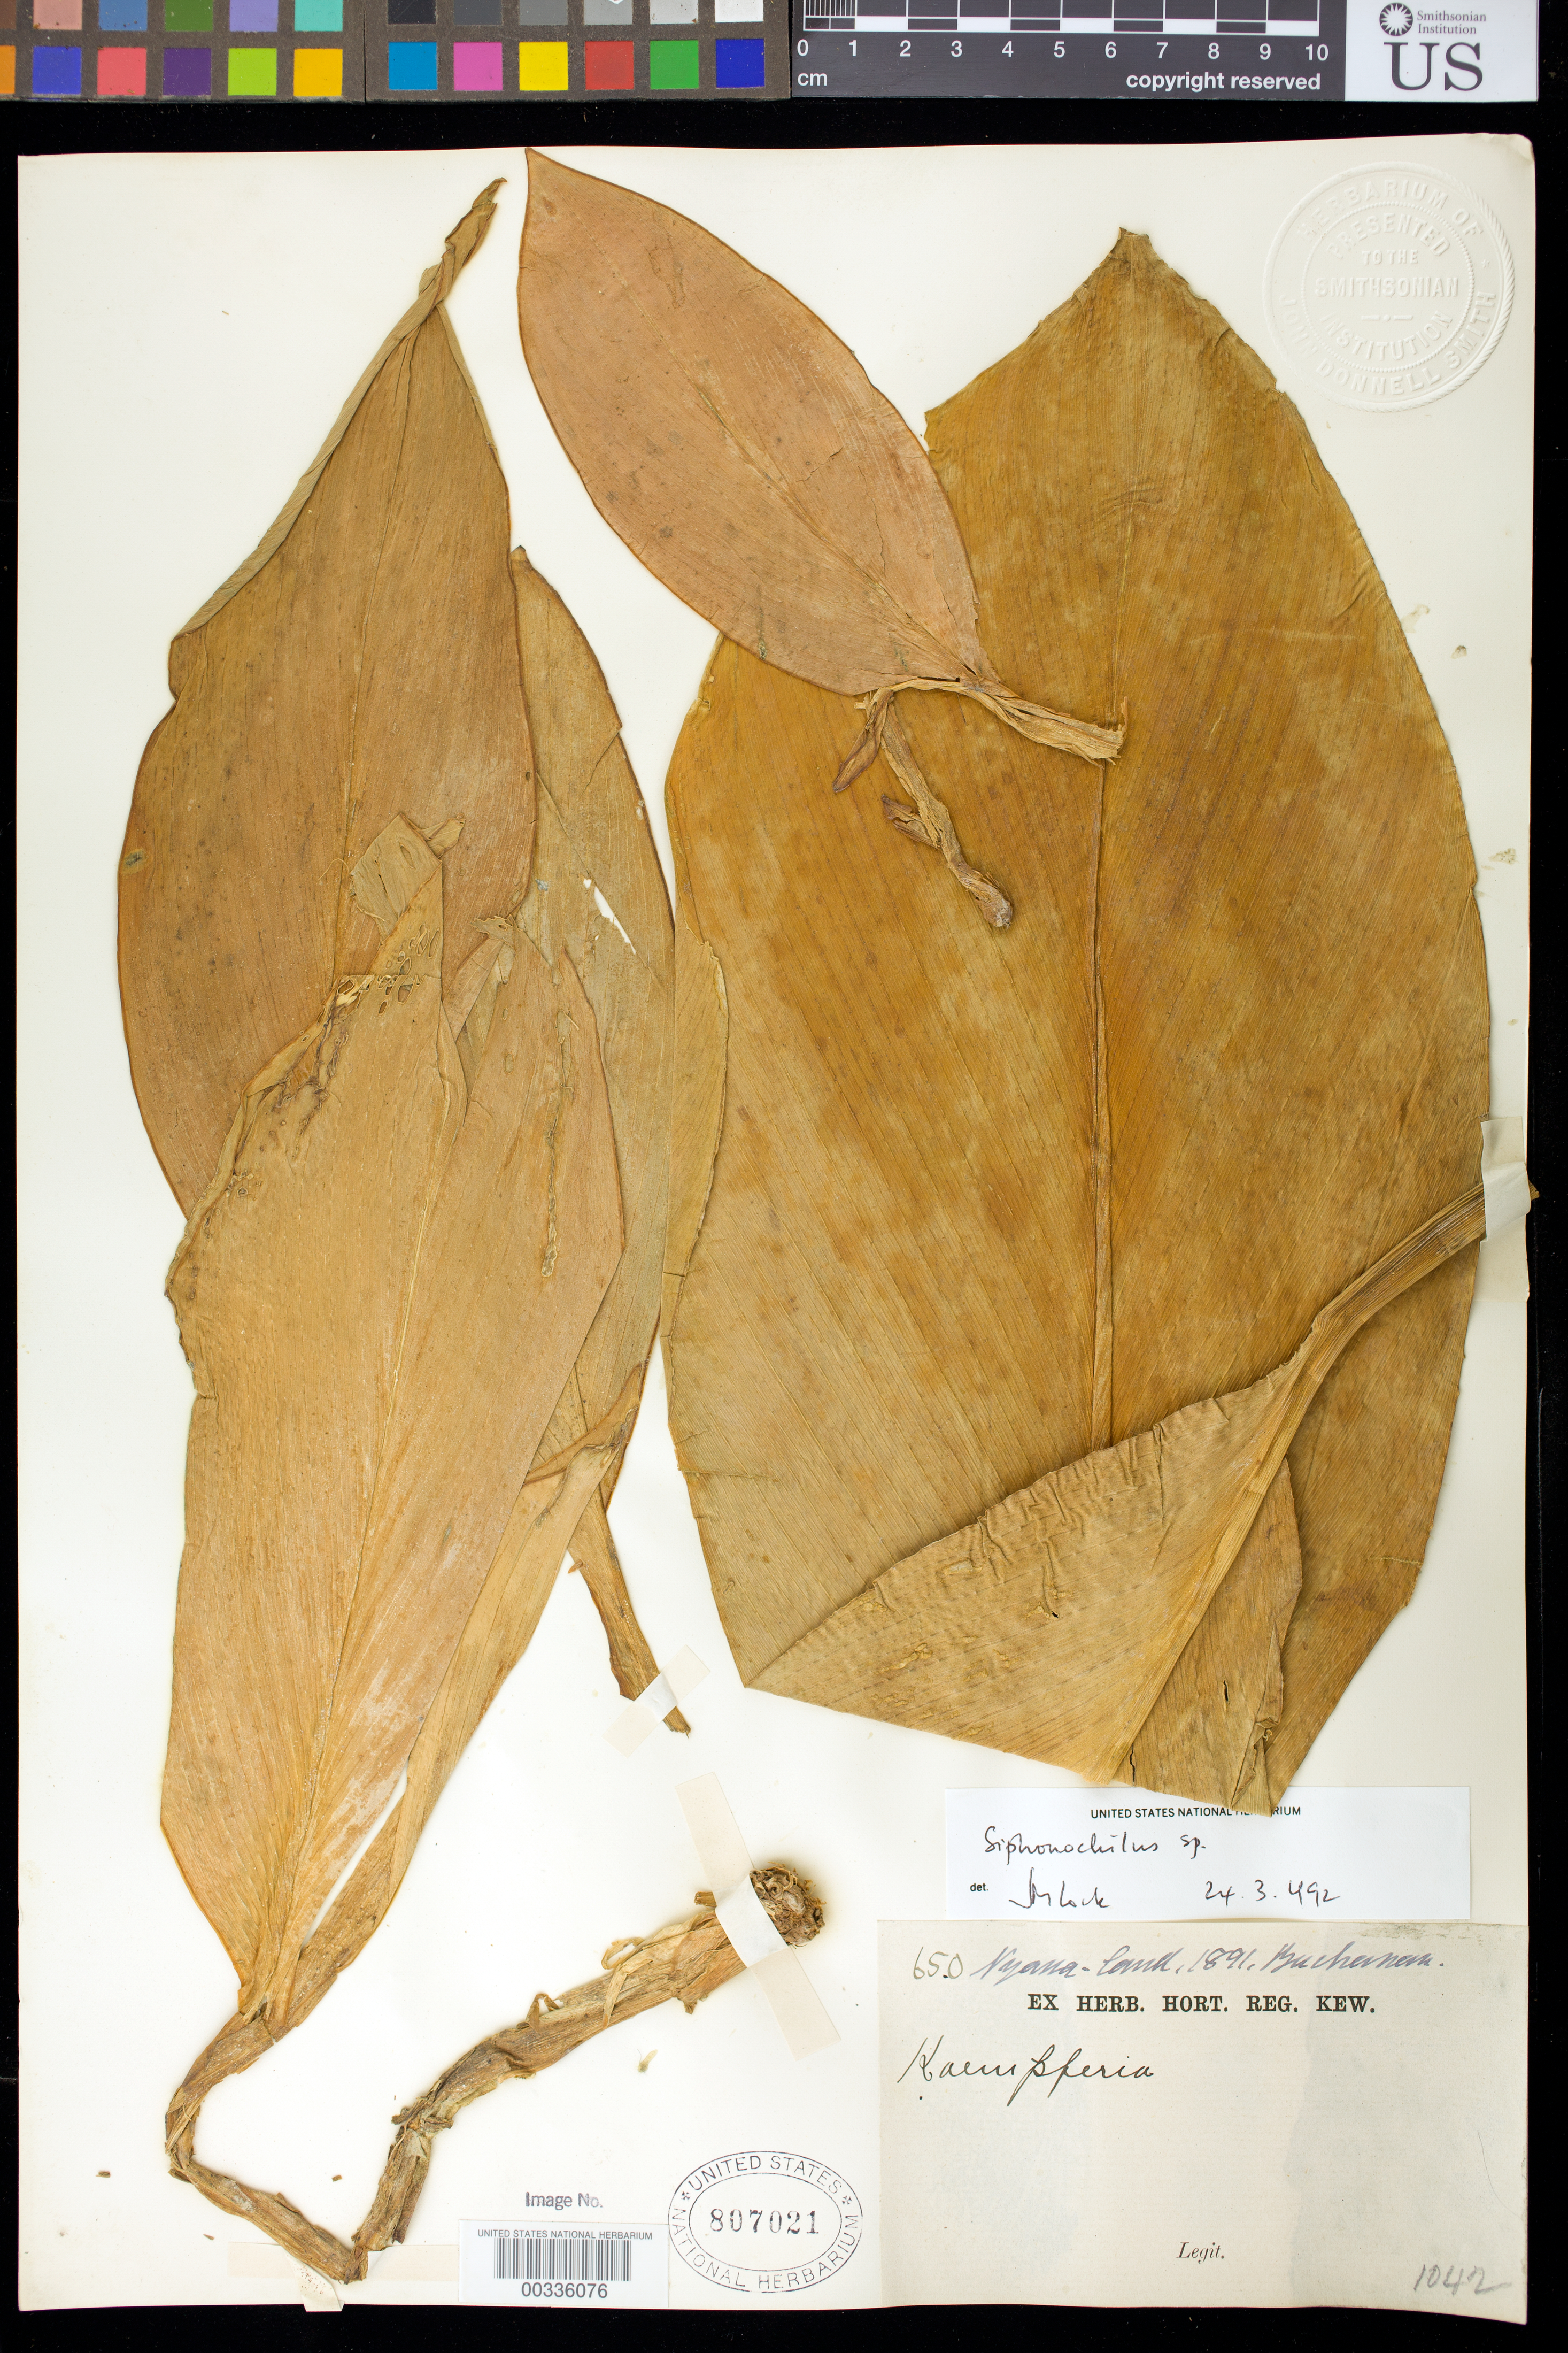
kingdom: Plantae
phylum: Tracheophyta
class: Liliopsida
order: Zingiberales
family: Zingiberaceae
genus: Siphonochilus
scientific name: Siphonochilus sp.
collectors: J. Buchanan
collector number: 650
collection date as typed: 1891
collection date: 1891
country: Malawi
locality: Nyassa-land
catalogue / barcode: US 807021